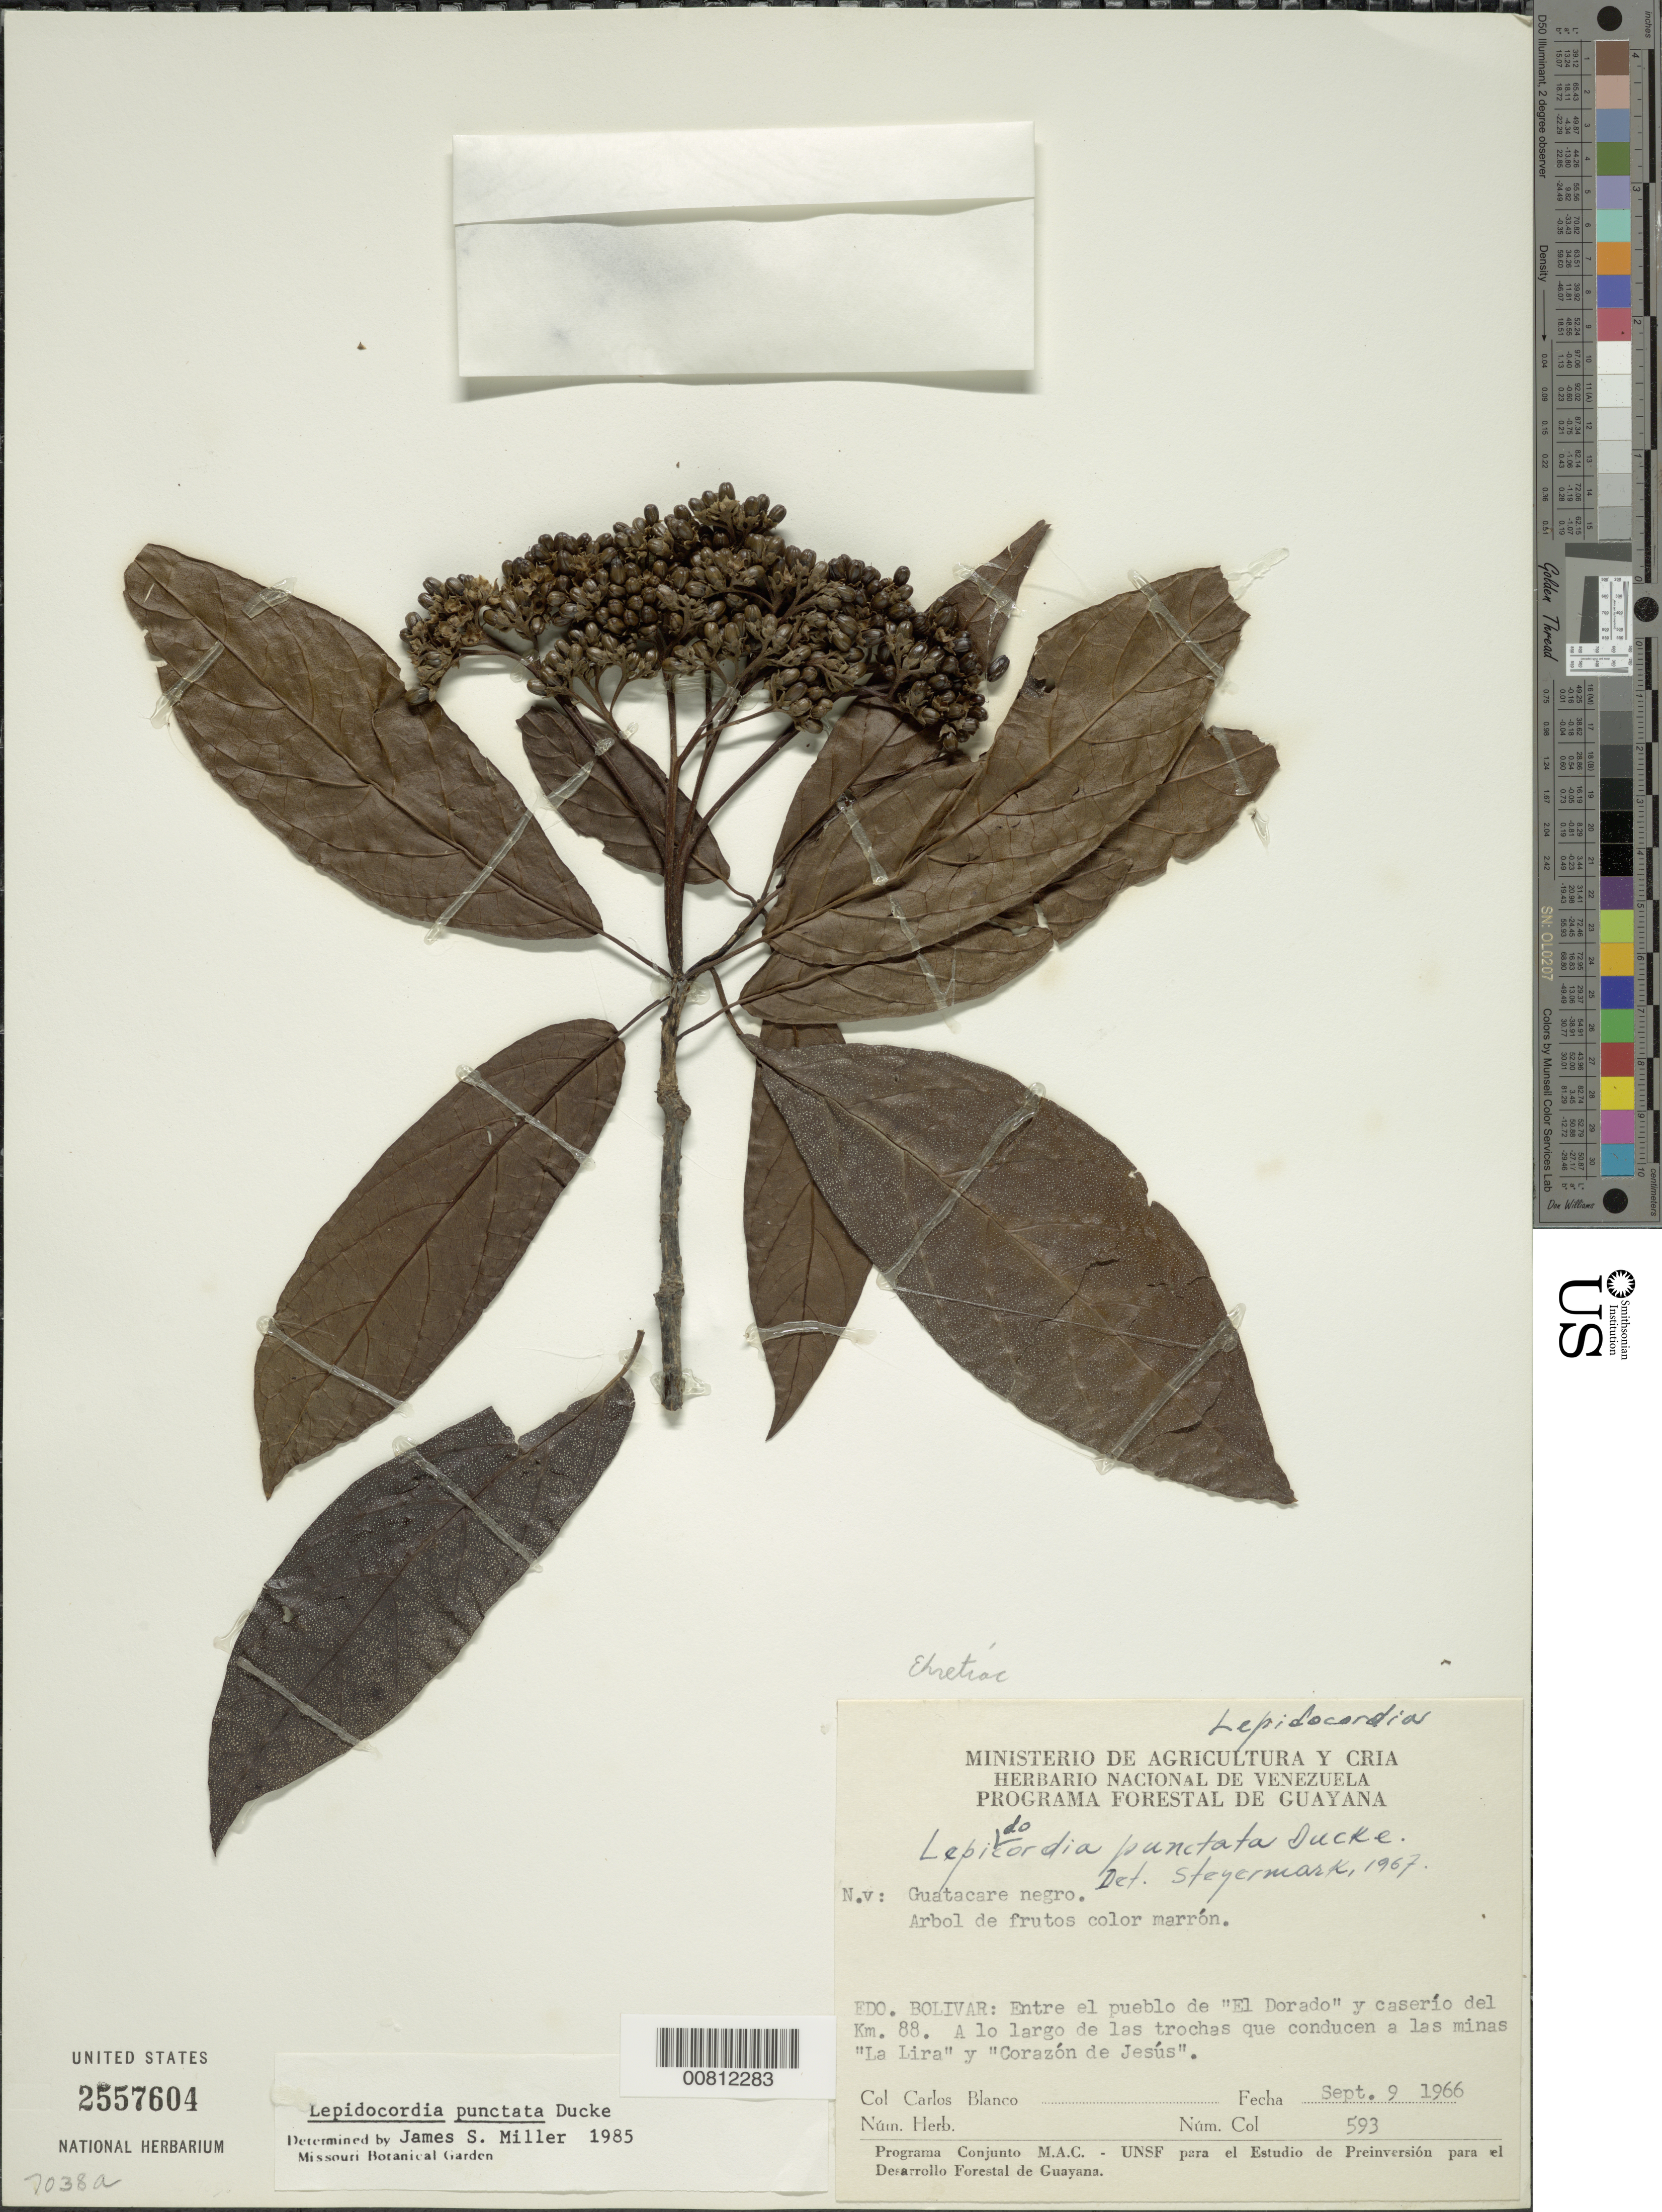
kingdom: Plantae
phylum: Tracheophyta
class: Magnoliopsida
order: Boraginales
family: Ehretiaceae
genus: Lepidocordia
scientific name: Lepidocordia punctata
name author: Ducke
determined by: Steyermark, Julian A., (VEN)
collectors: C. A. Blanco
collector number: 593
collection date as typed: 9-Sep-66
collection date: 1966-09-09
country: Venezuela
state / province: Bolívar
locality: Pueblo "El Dorado" to el caserío del km 88; a lo largo de las trochas que conducen a las minas "La Lira" y "Corazon de Jesus"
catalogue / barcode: US 2557604